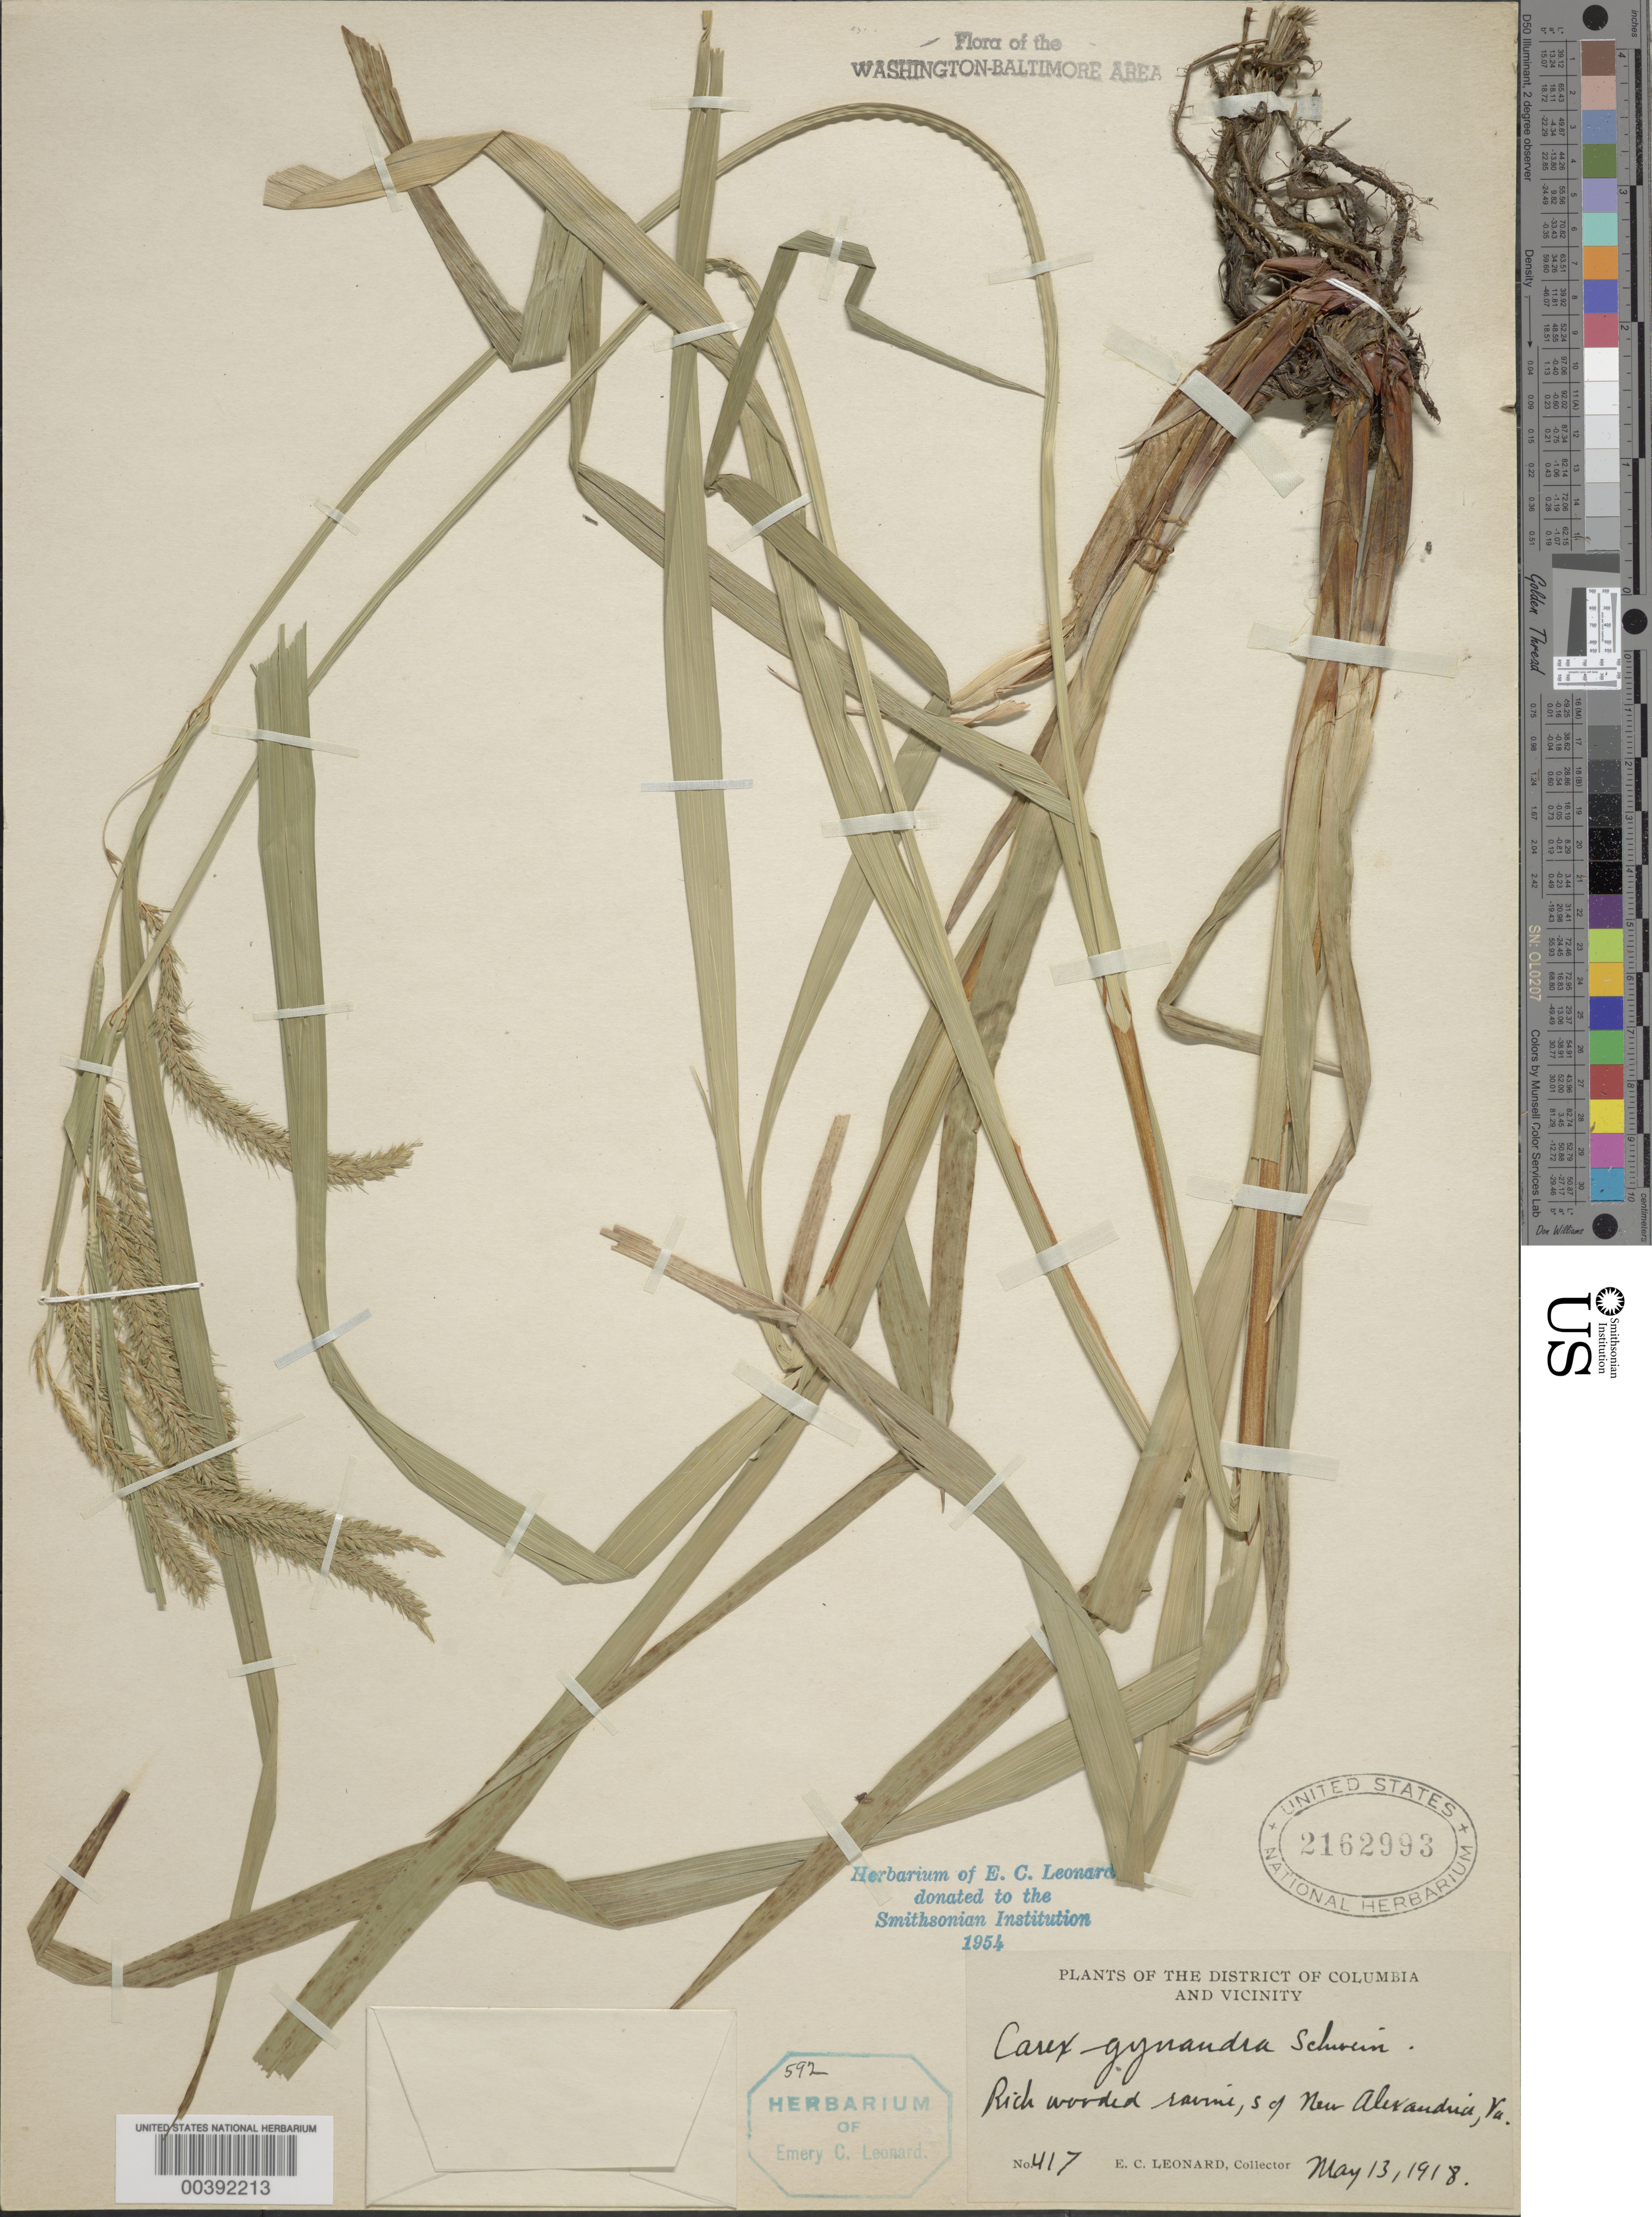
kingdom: Plantae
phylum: Tracheophyta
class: Liliopsida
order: Poales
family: Cyperaceae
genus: Carex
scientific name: Carex gynandra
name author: Schwein.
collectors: E. C. Leonard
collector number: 417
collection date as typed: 13 May 1918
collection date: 1918-05-13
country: United States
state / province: Virginia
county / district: Fairfax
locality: S of New Alexandria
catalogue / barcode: US 2162993